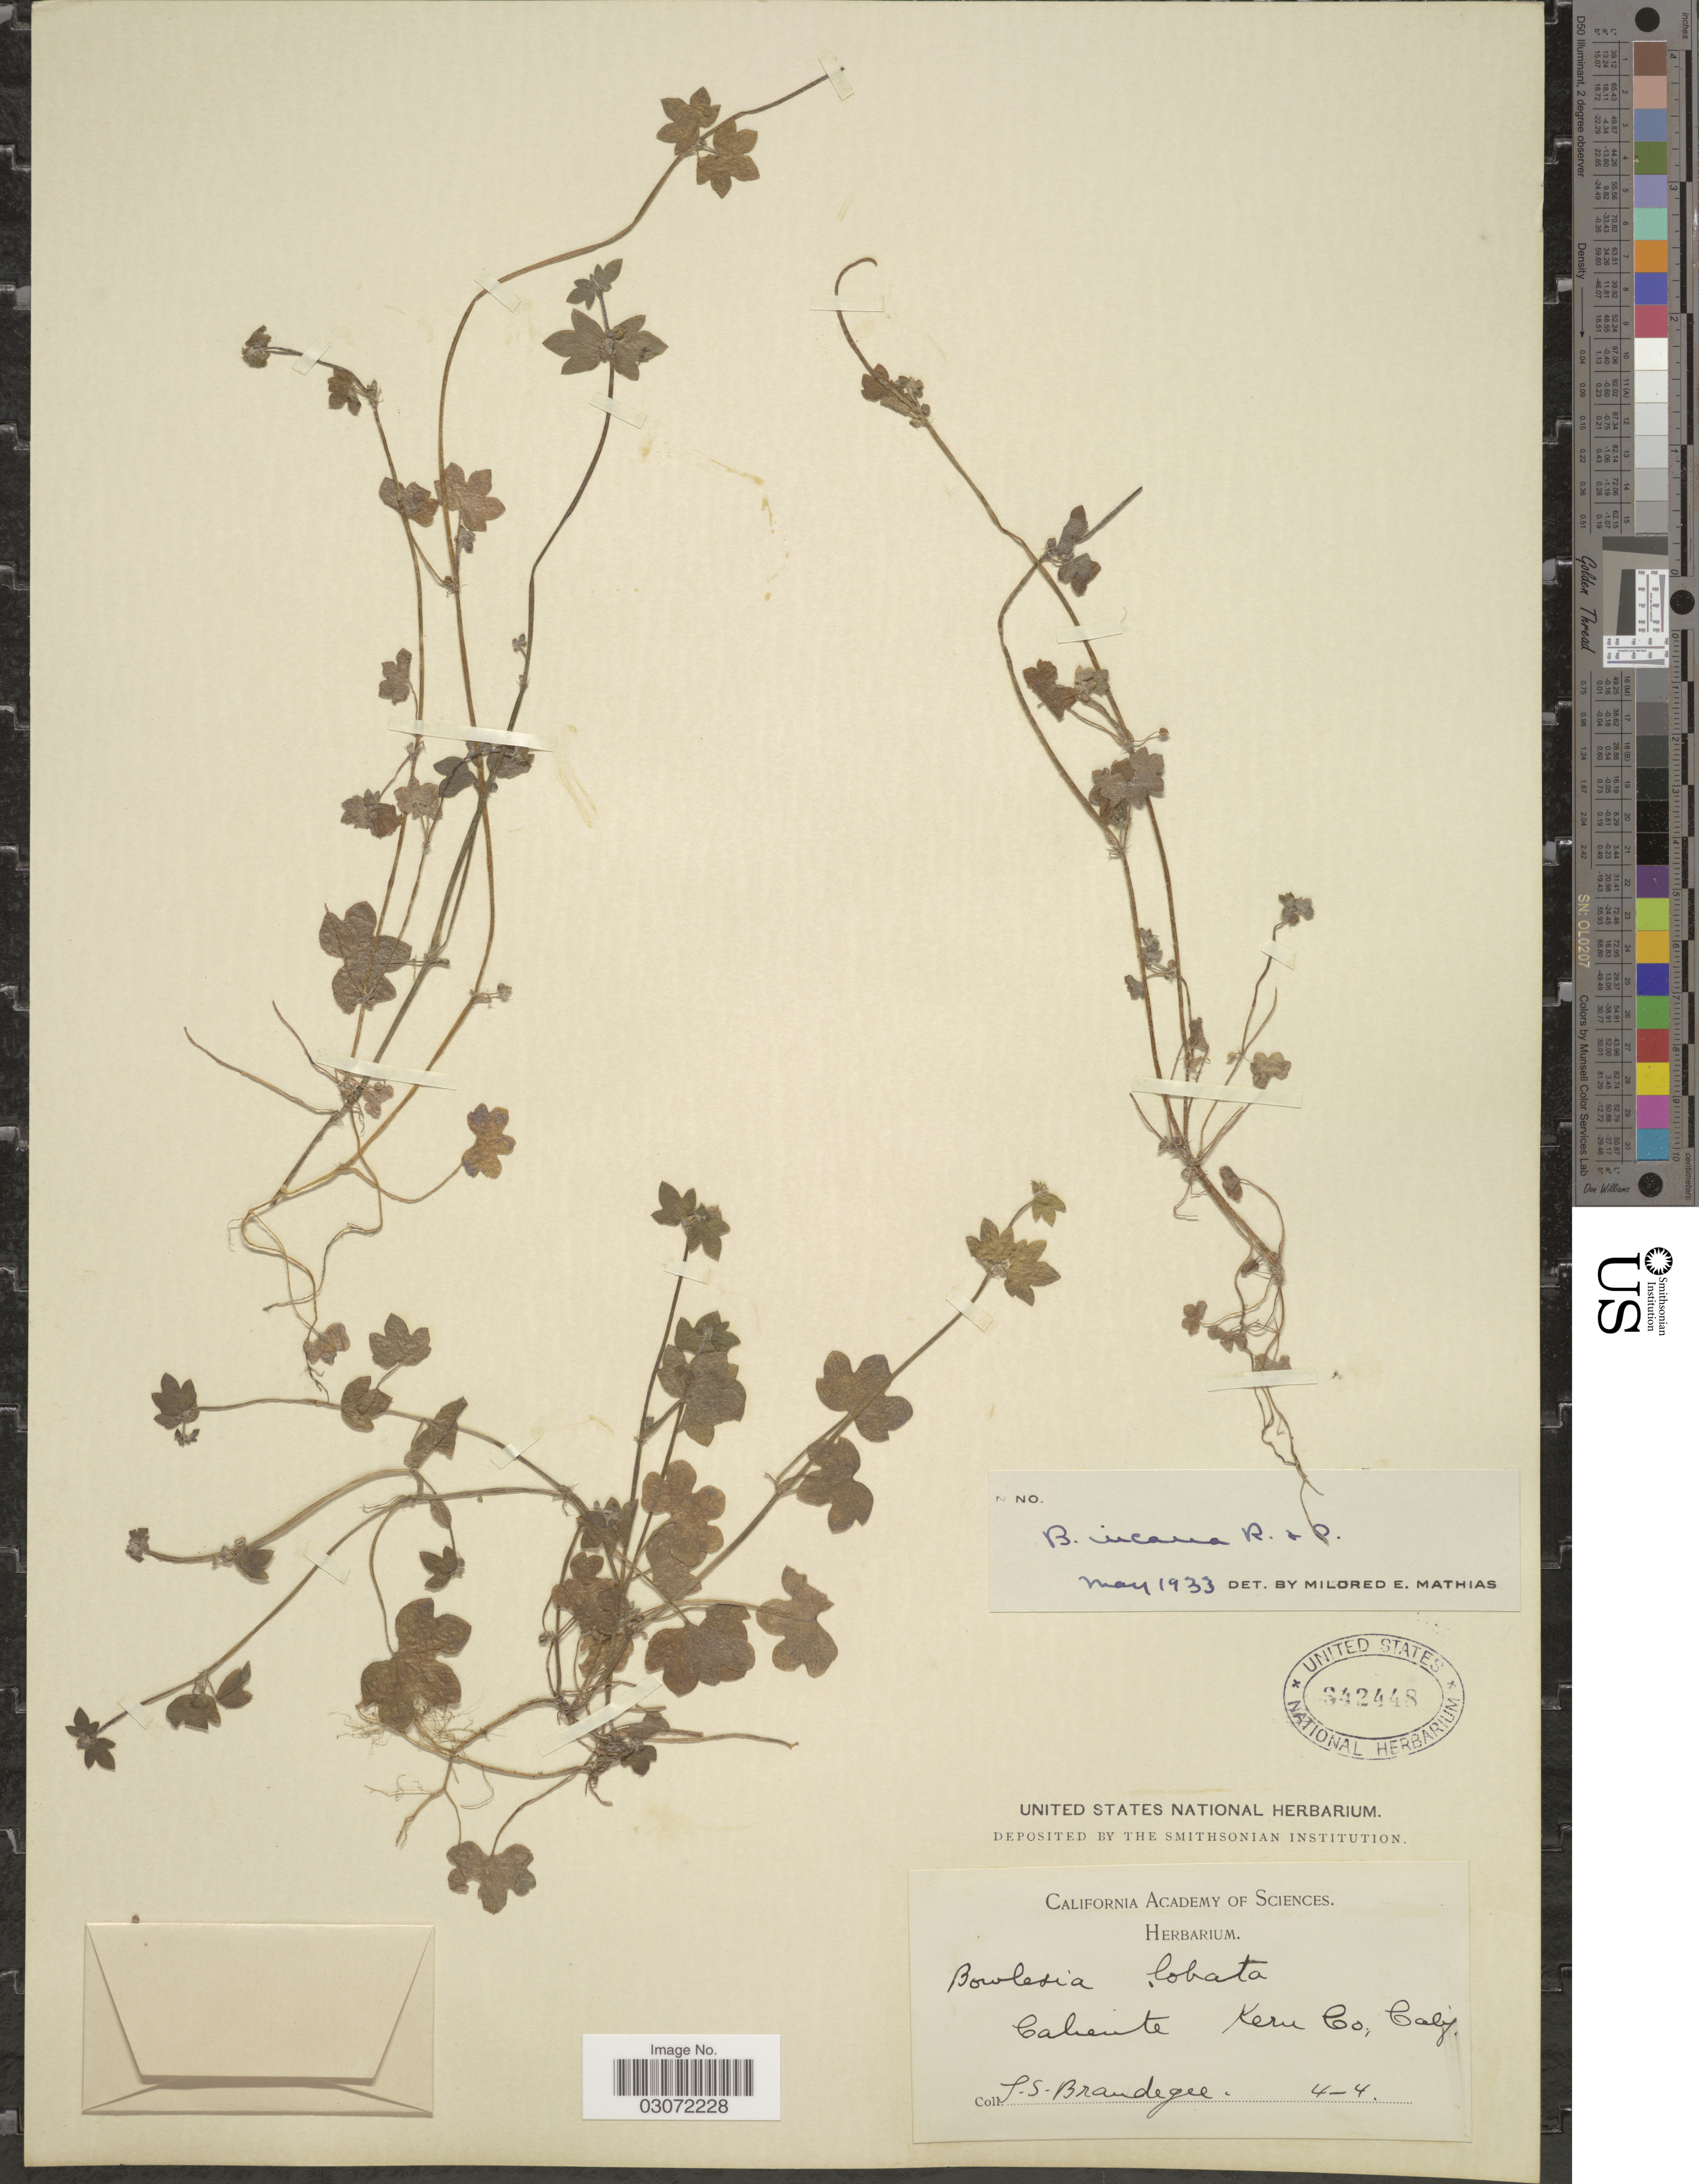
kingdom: Plantae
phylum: Tracheophyta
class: Magnoliopsida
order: Apiales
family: Apiaceae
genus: Bowlesia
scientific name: Bowlesia incana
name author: Ruiz & Pav.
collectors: T. S. Brandegee (herbarium)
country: United States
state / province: California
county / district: Kern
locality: Caliente Kern Co.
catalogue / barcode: US 342448